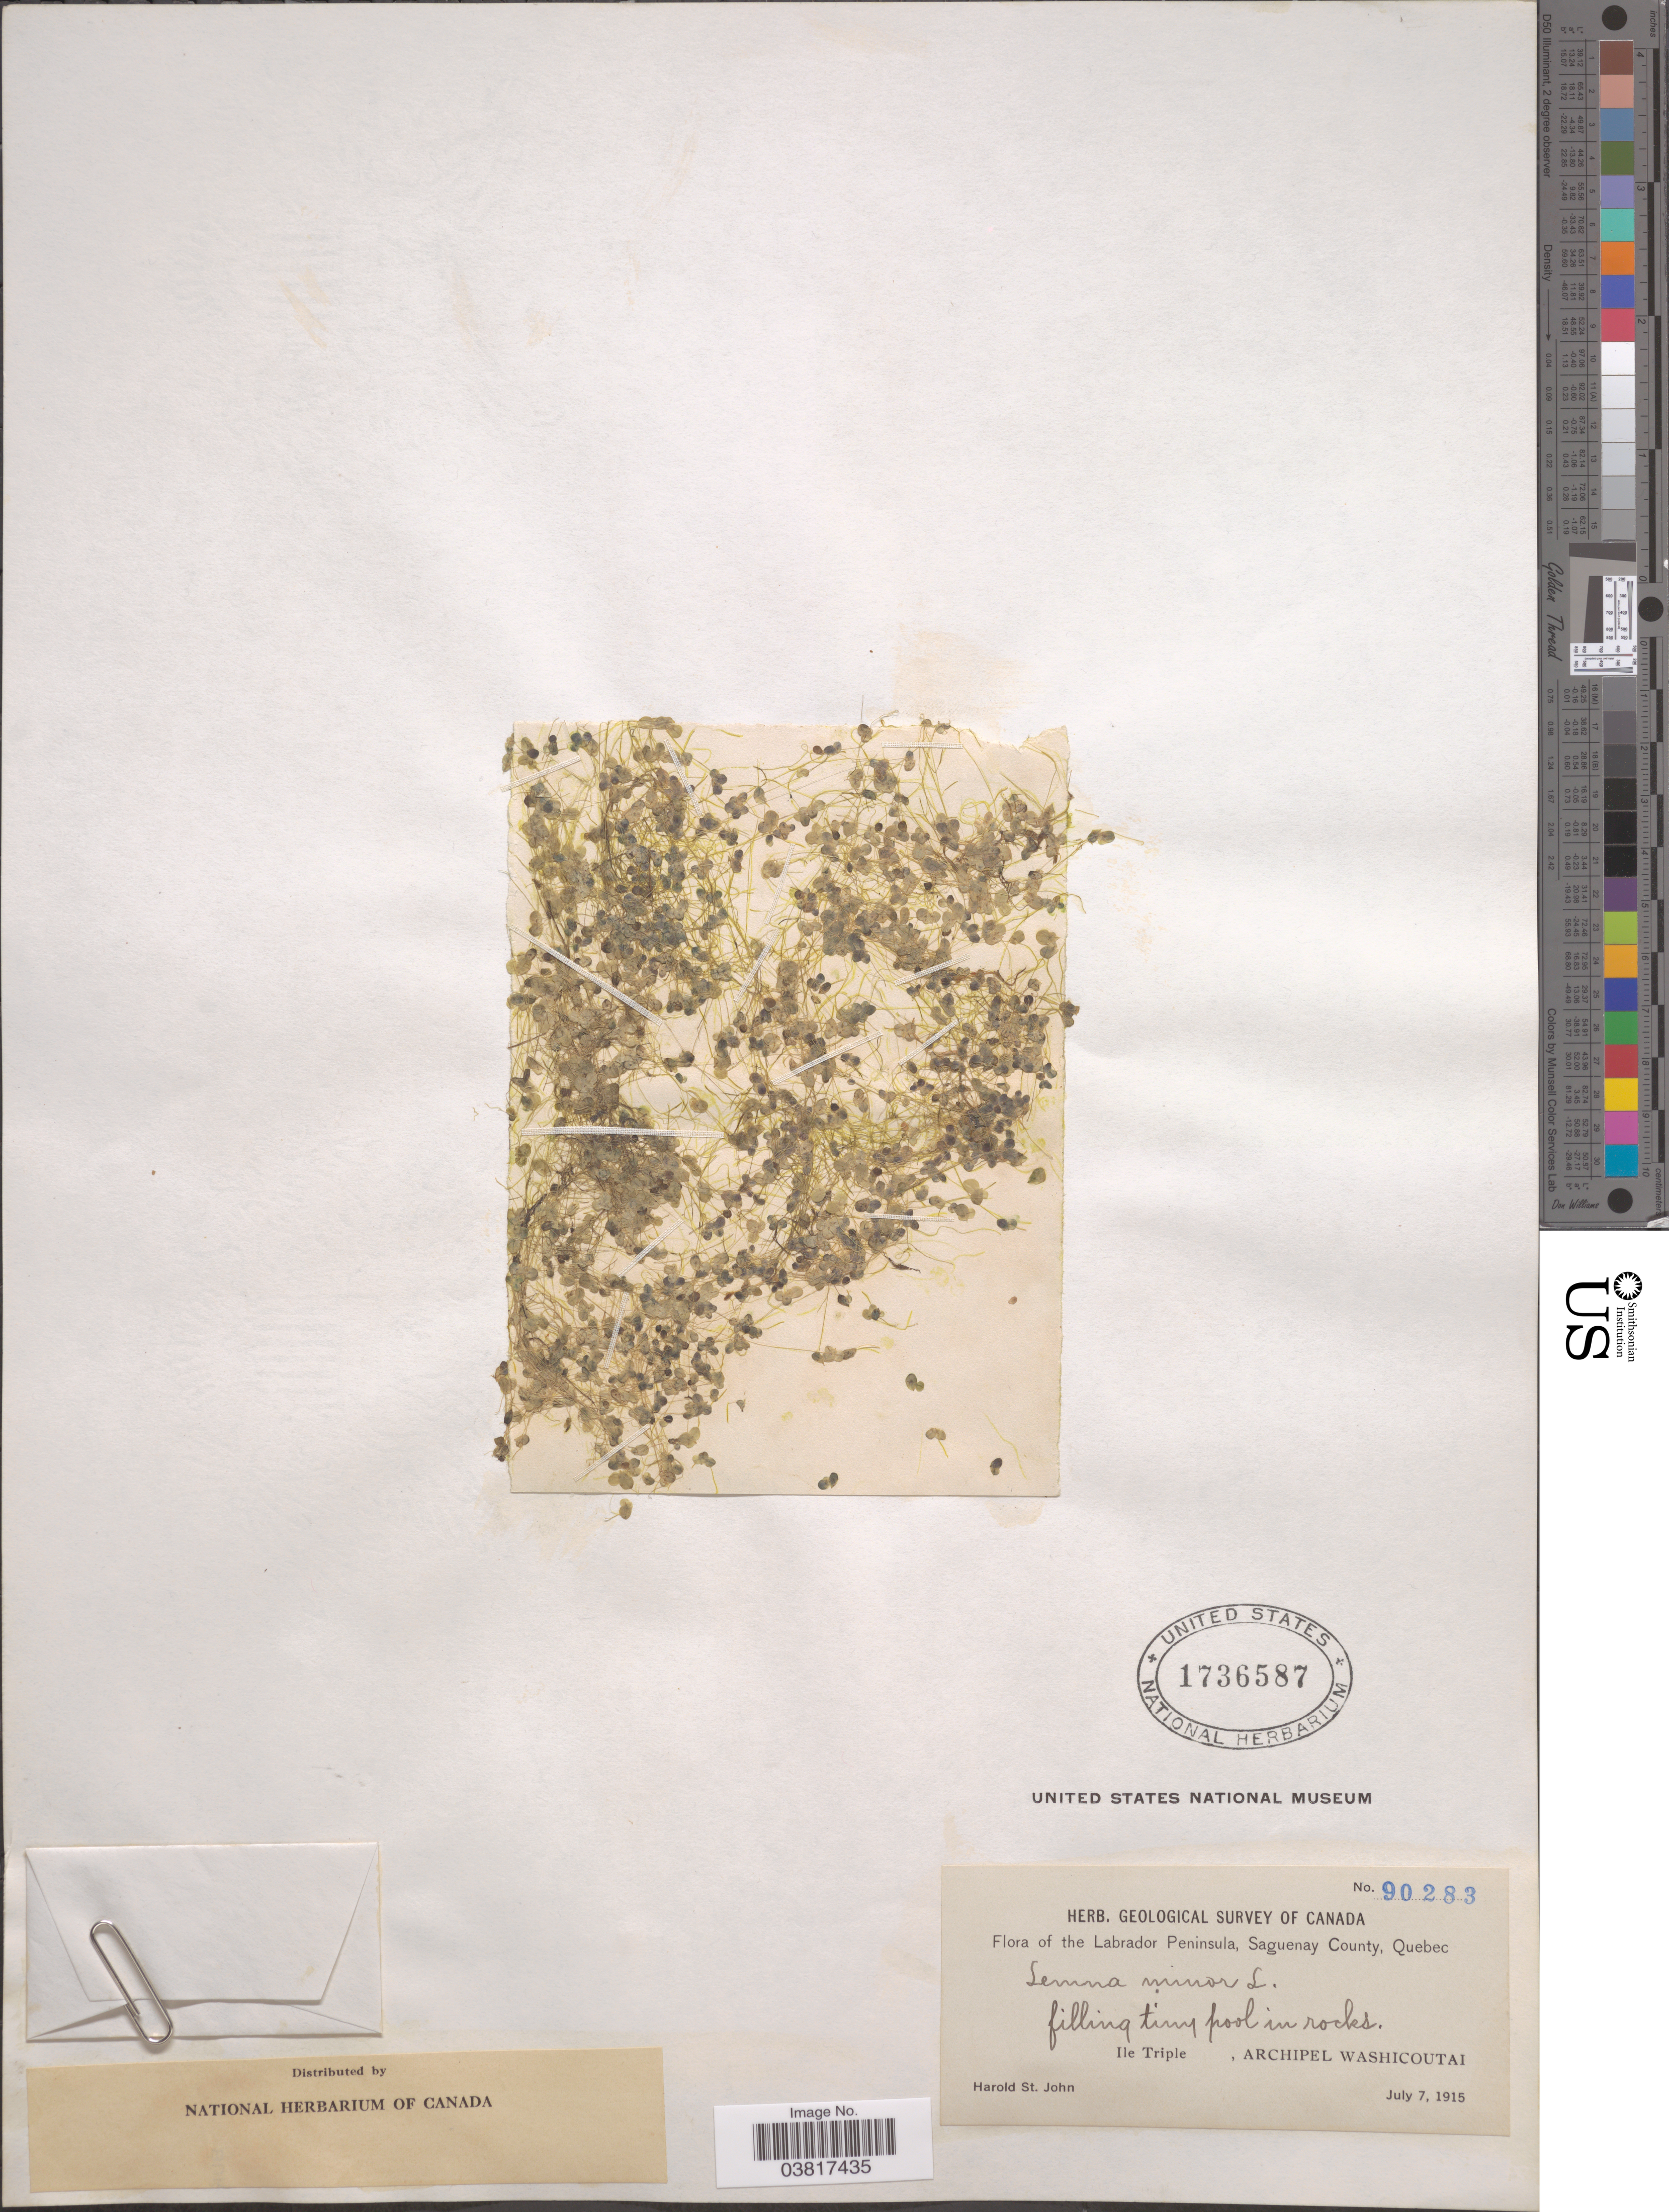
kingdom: Plantae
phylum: Tracheophyta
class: Liliopsida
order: Alismatales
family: Araceae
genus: Lemna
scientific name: Lemna minor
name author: L.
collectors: H. St. John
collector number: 90283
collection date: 1915-07-07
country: Canada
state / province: Quebec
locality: Labrador Peninsula, Saguenay County. Ile Triple, Archipel Washicoutai.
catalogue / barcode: US 1736587